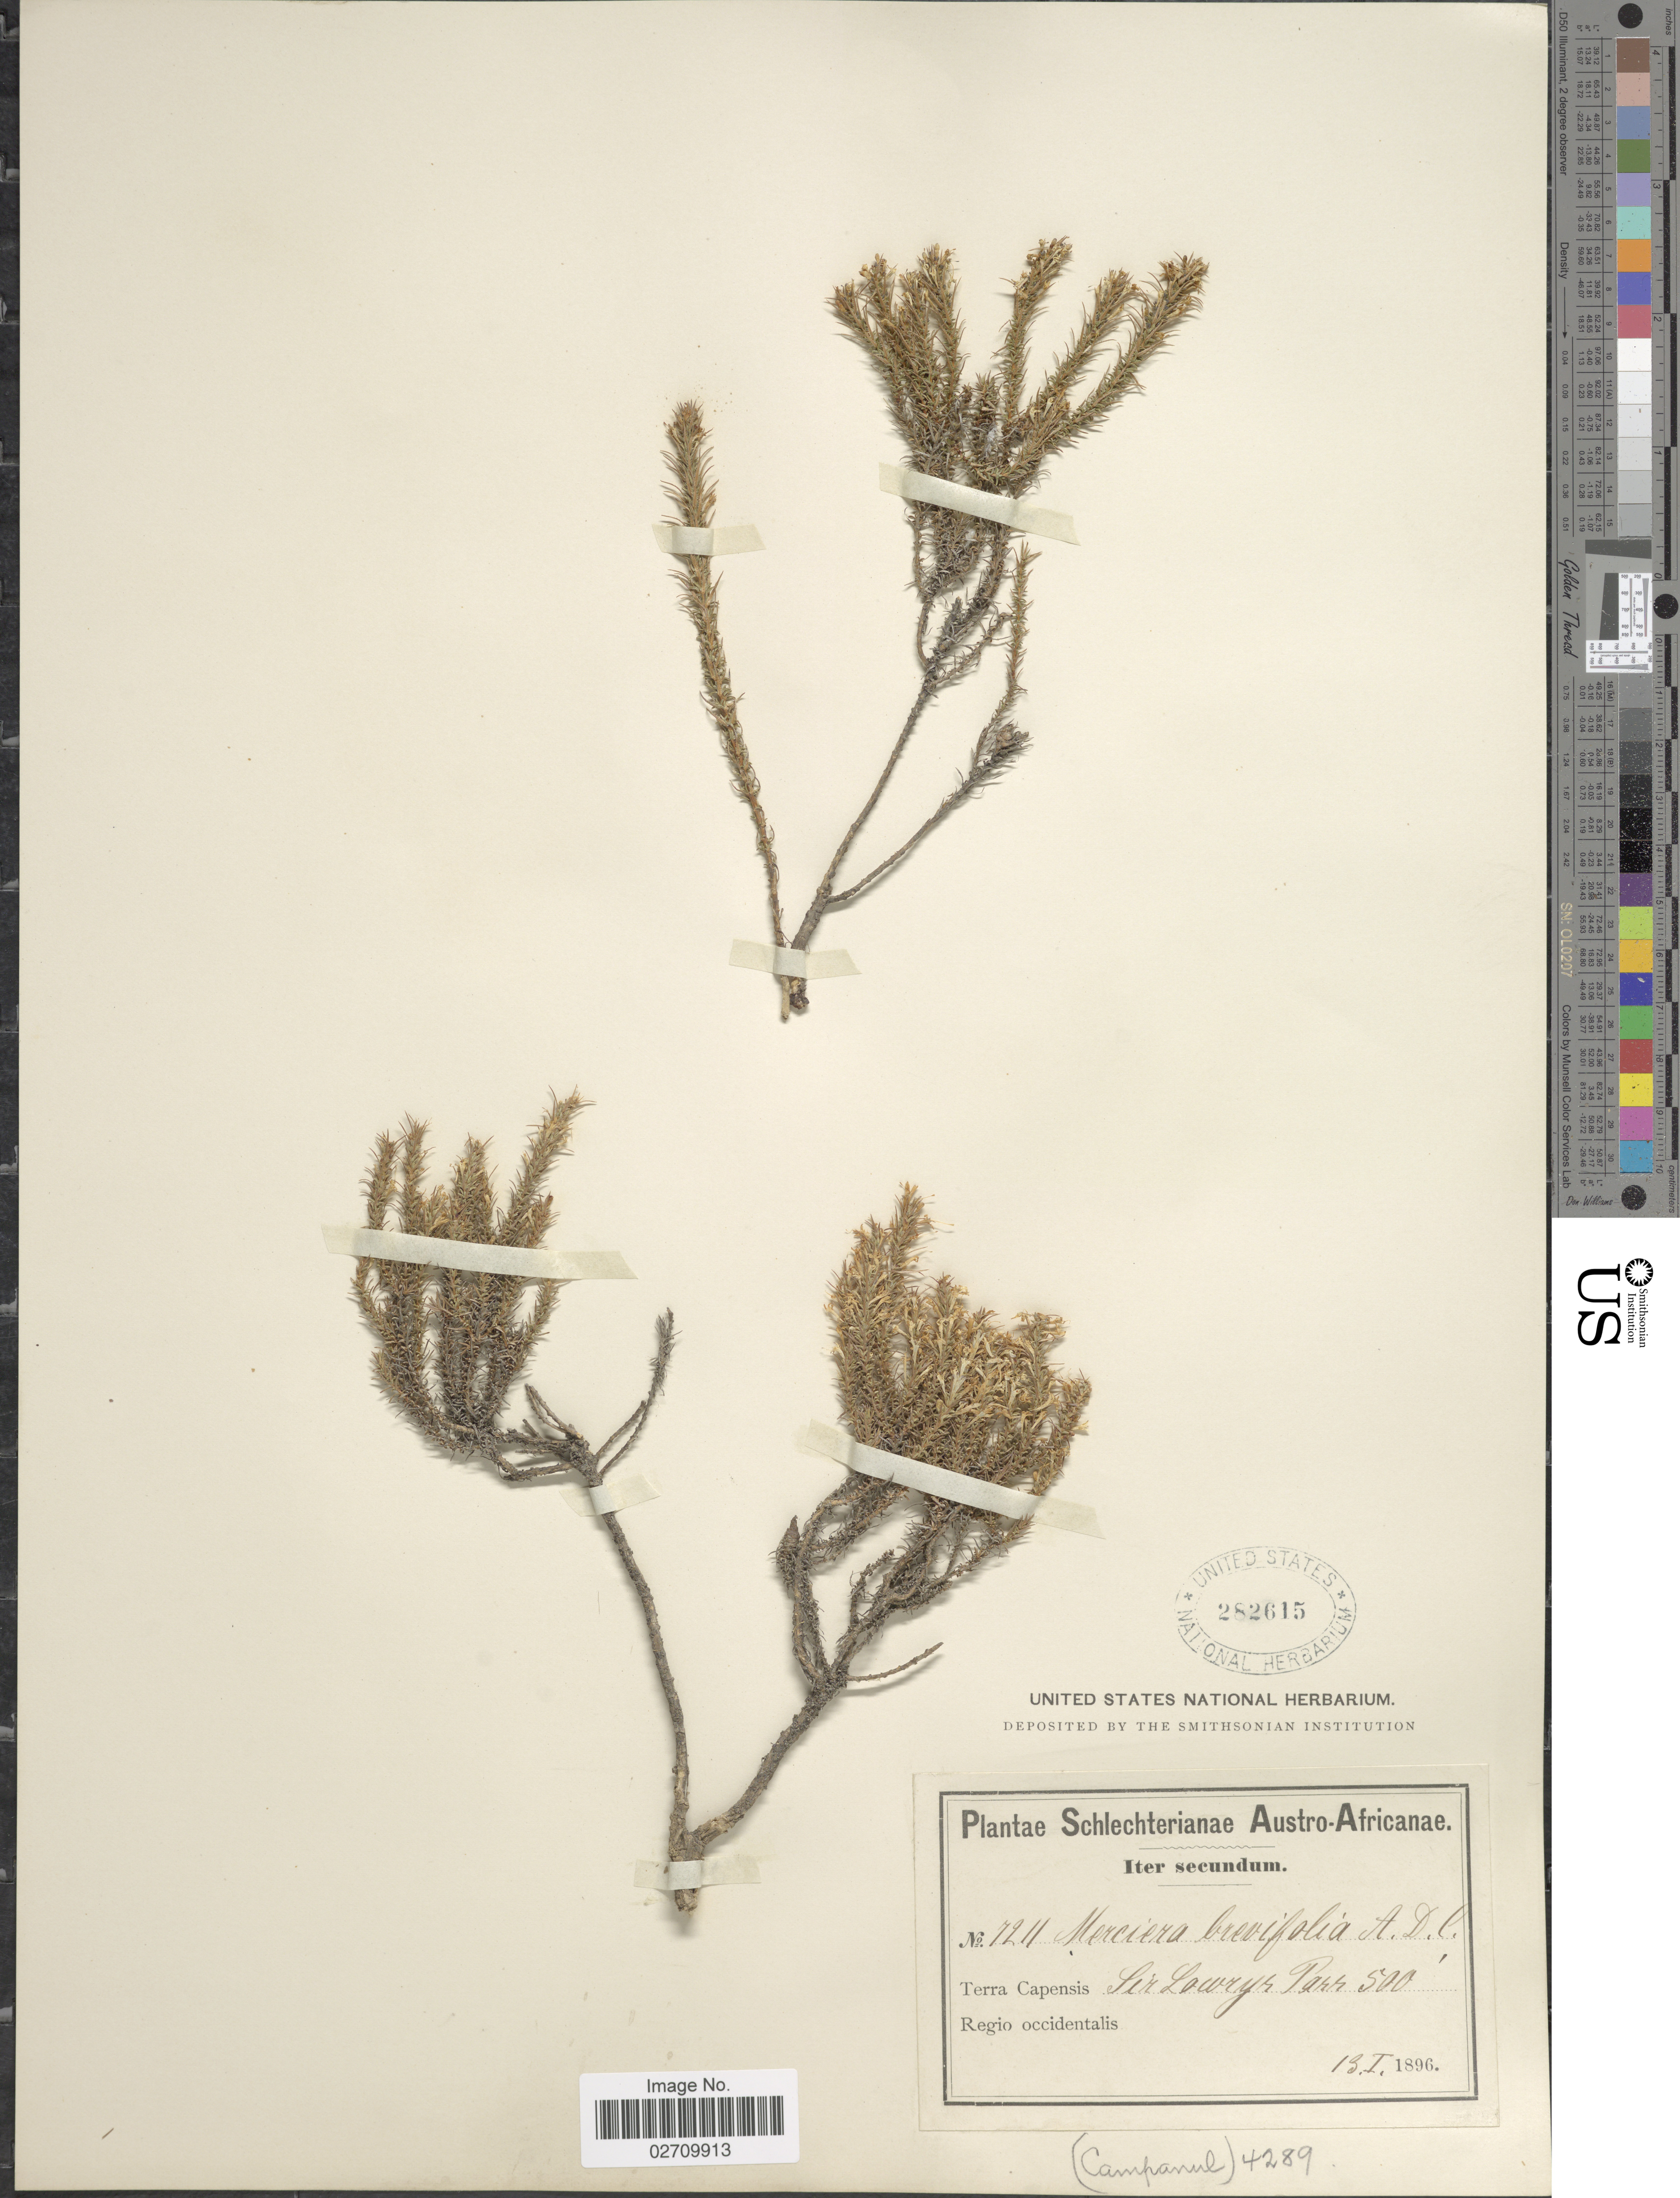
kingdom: Plantae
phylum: Tracheophyta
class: Magnoliopsida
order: Asterales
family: Campanulaceae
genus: Merciera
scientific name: Merciera brevifolia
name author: A. DC.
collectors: Schlechter, --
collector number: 7211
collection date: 1896-01-13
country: South Africa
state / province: Western Cape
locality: Austro-Africanae, Terra Capensis, Sir Lowry's Pass, Regio occidentalis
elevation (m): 152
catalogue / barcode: US 282615